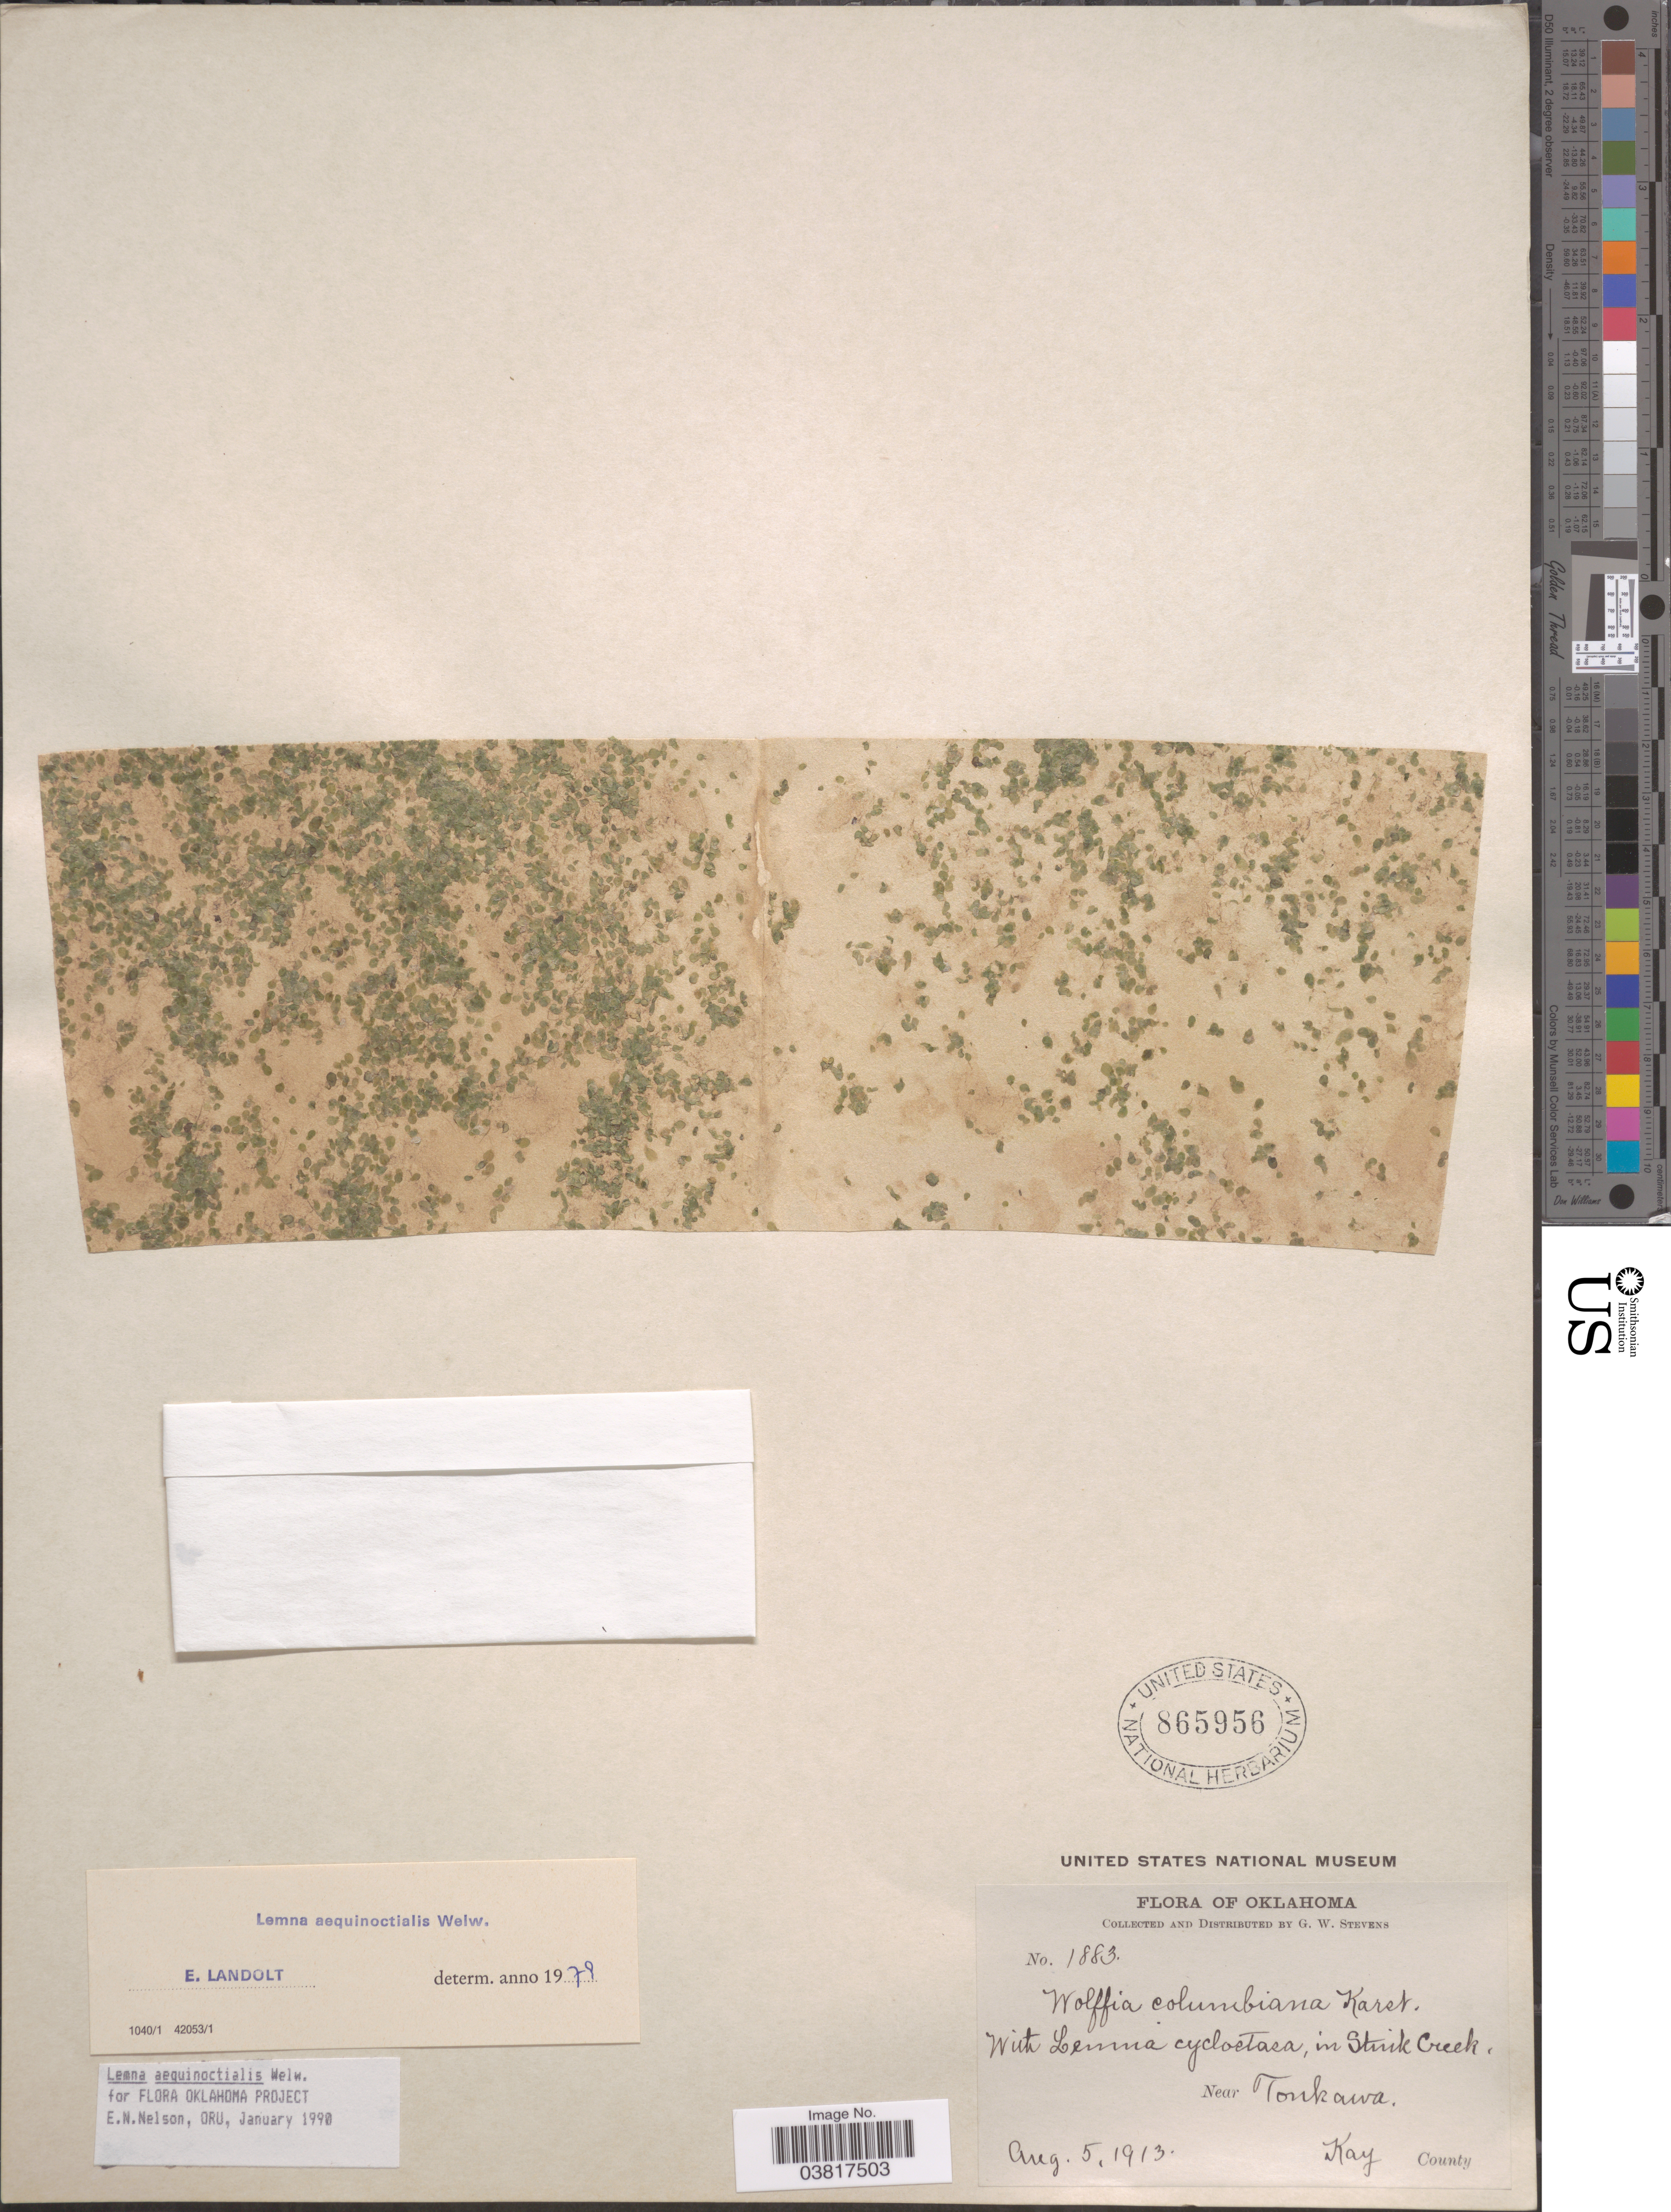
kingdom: Plantae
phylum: Tracheophyta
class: Liliopsida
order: Alismatales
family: Araceae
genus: Lemna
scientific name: Lemna aequinoctialis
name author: Welw.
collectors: G. W. Stevens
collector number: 1883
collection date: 1913-08-05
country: United States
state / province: Oklahoma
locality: Near Tonkawa. Kay County.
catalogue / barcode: US 865956